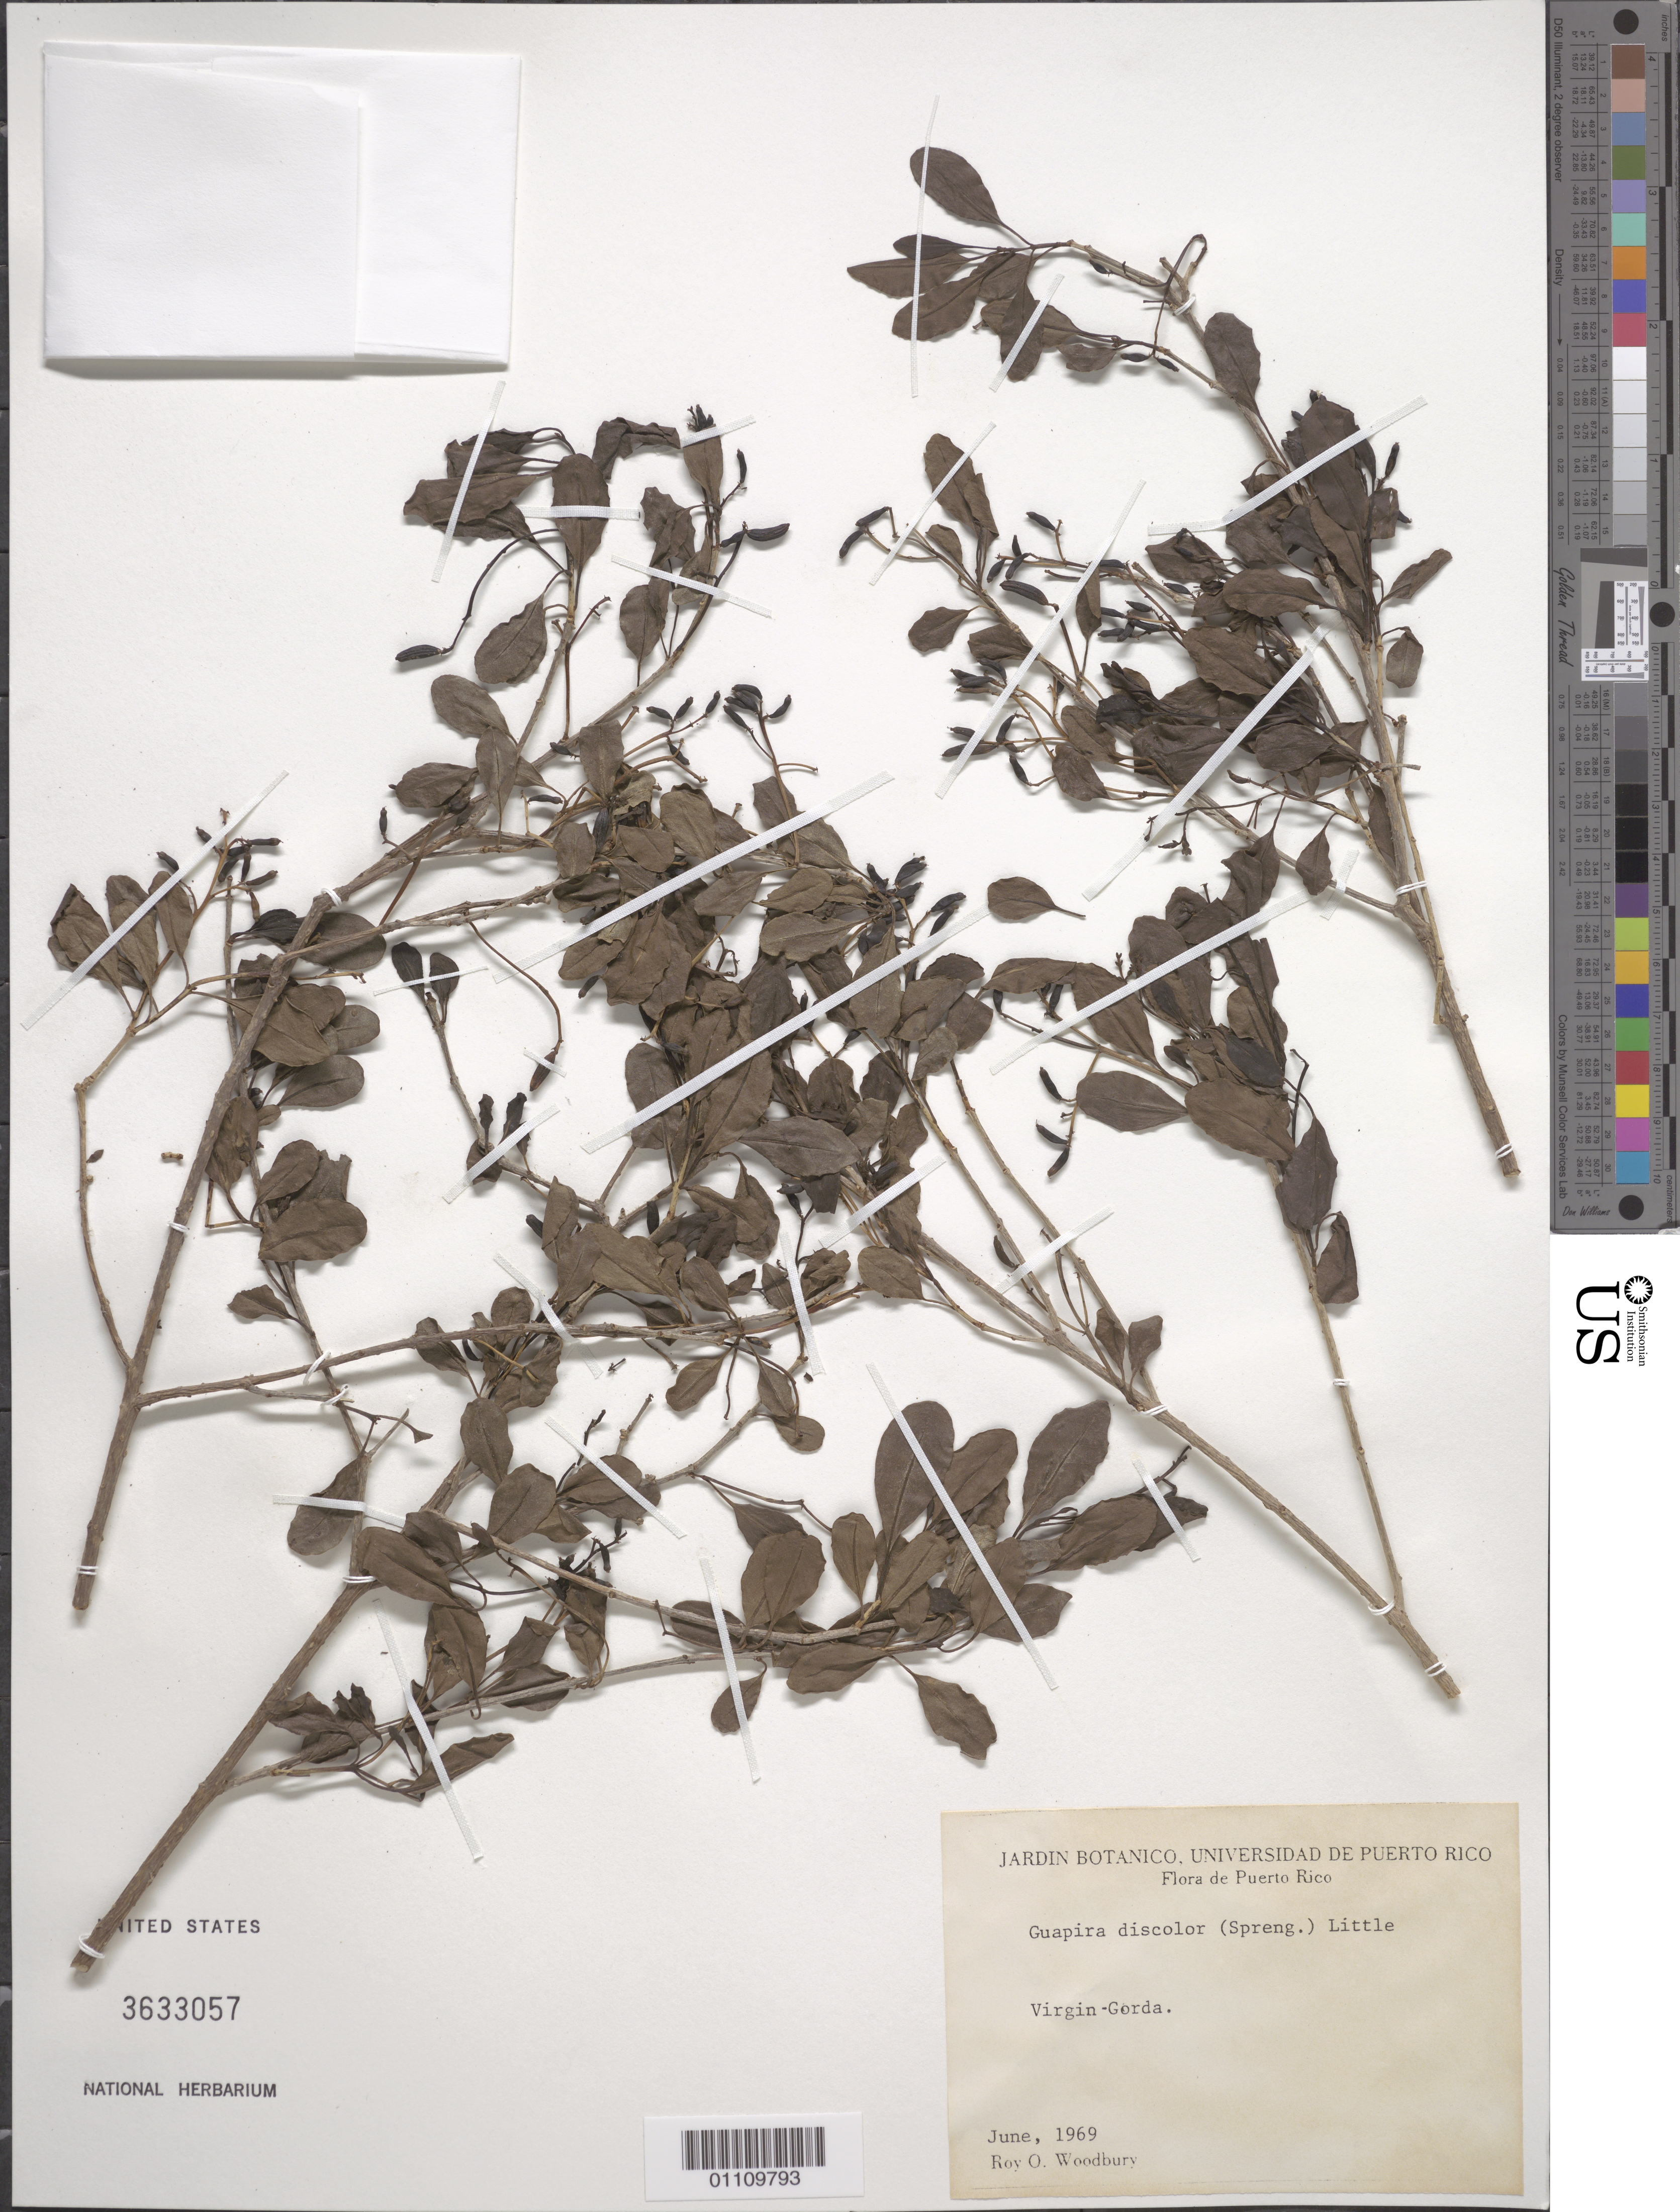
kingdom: Plantae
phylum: Tracheophyta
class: Magnoliopsida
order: Caryophyllales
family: Nyctaginaceae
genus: Guapira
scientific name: Guapira discolor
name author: (Spreng.) Little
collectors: R. O. Woodbury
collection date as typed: Jun 1969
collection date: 1969-06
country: British Virgin Islands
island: Virgin Gorda I.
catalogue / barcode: US 3633057